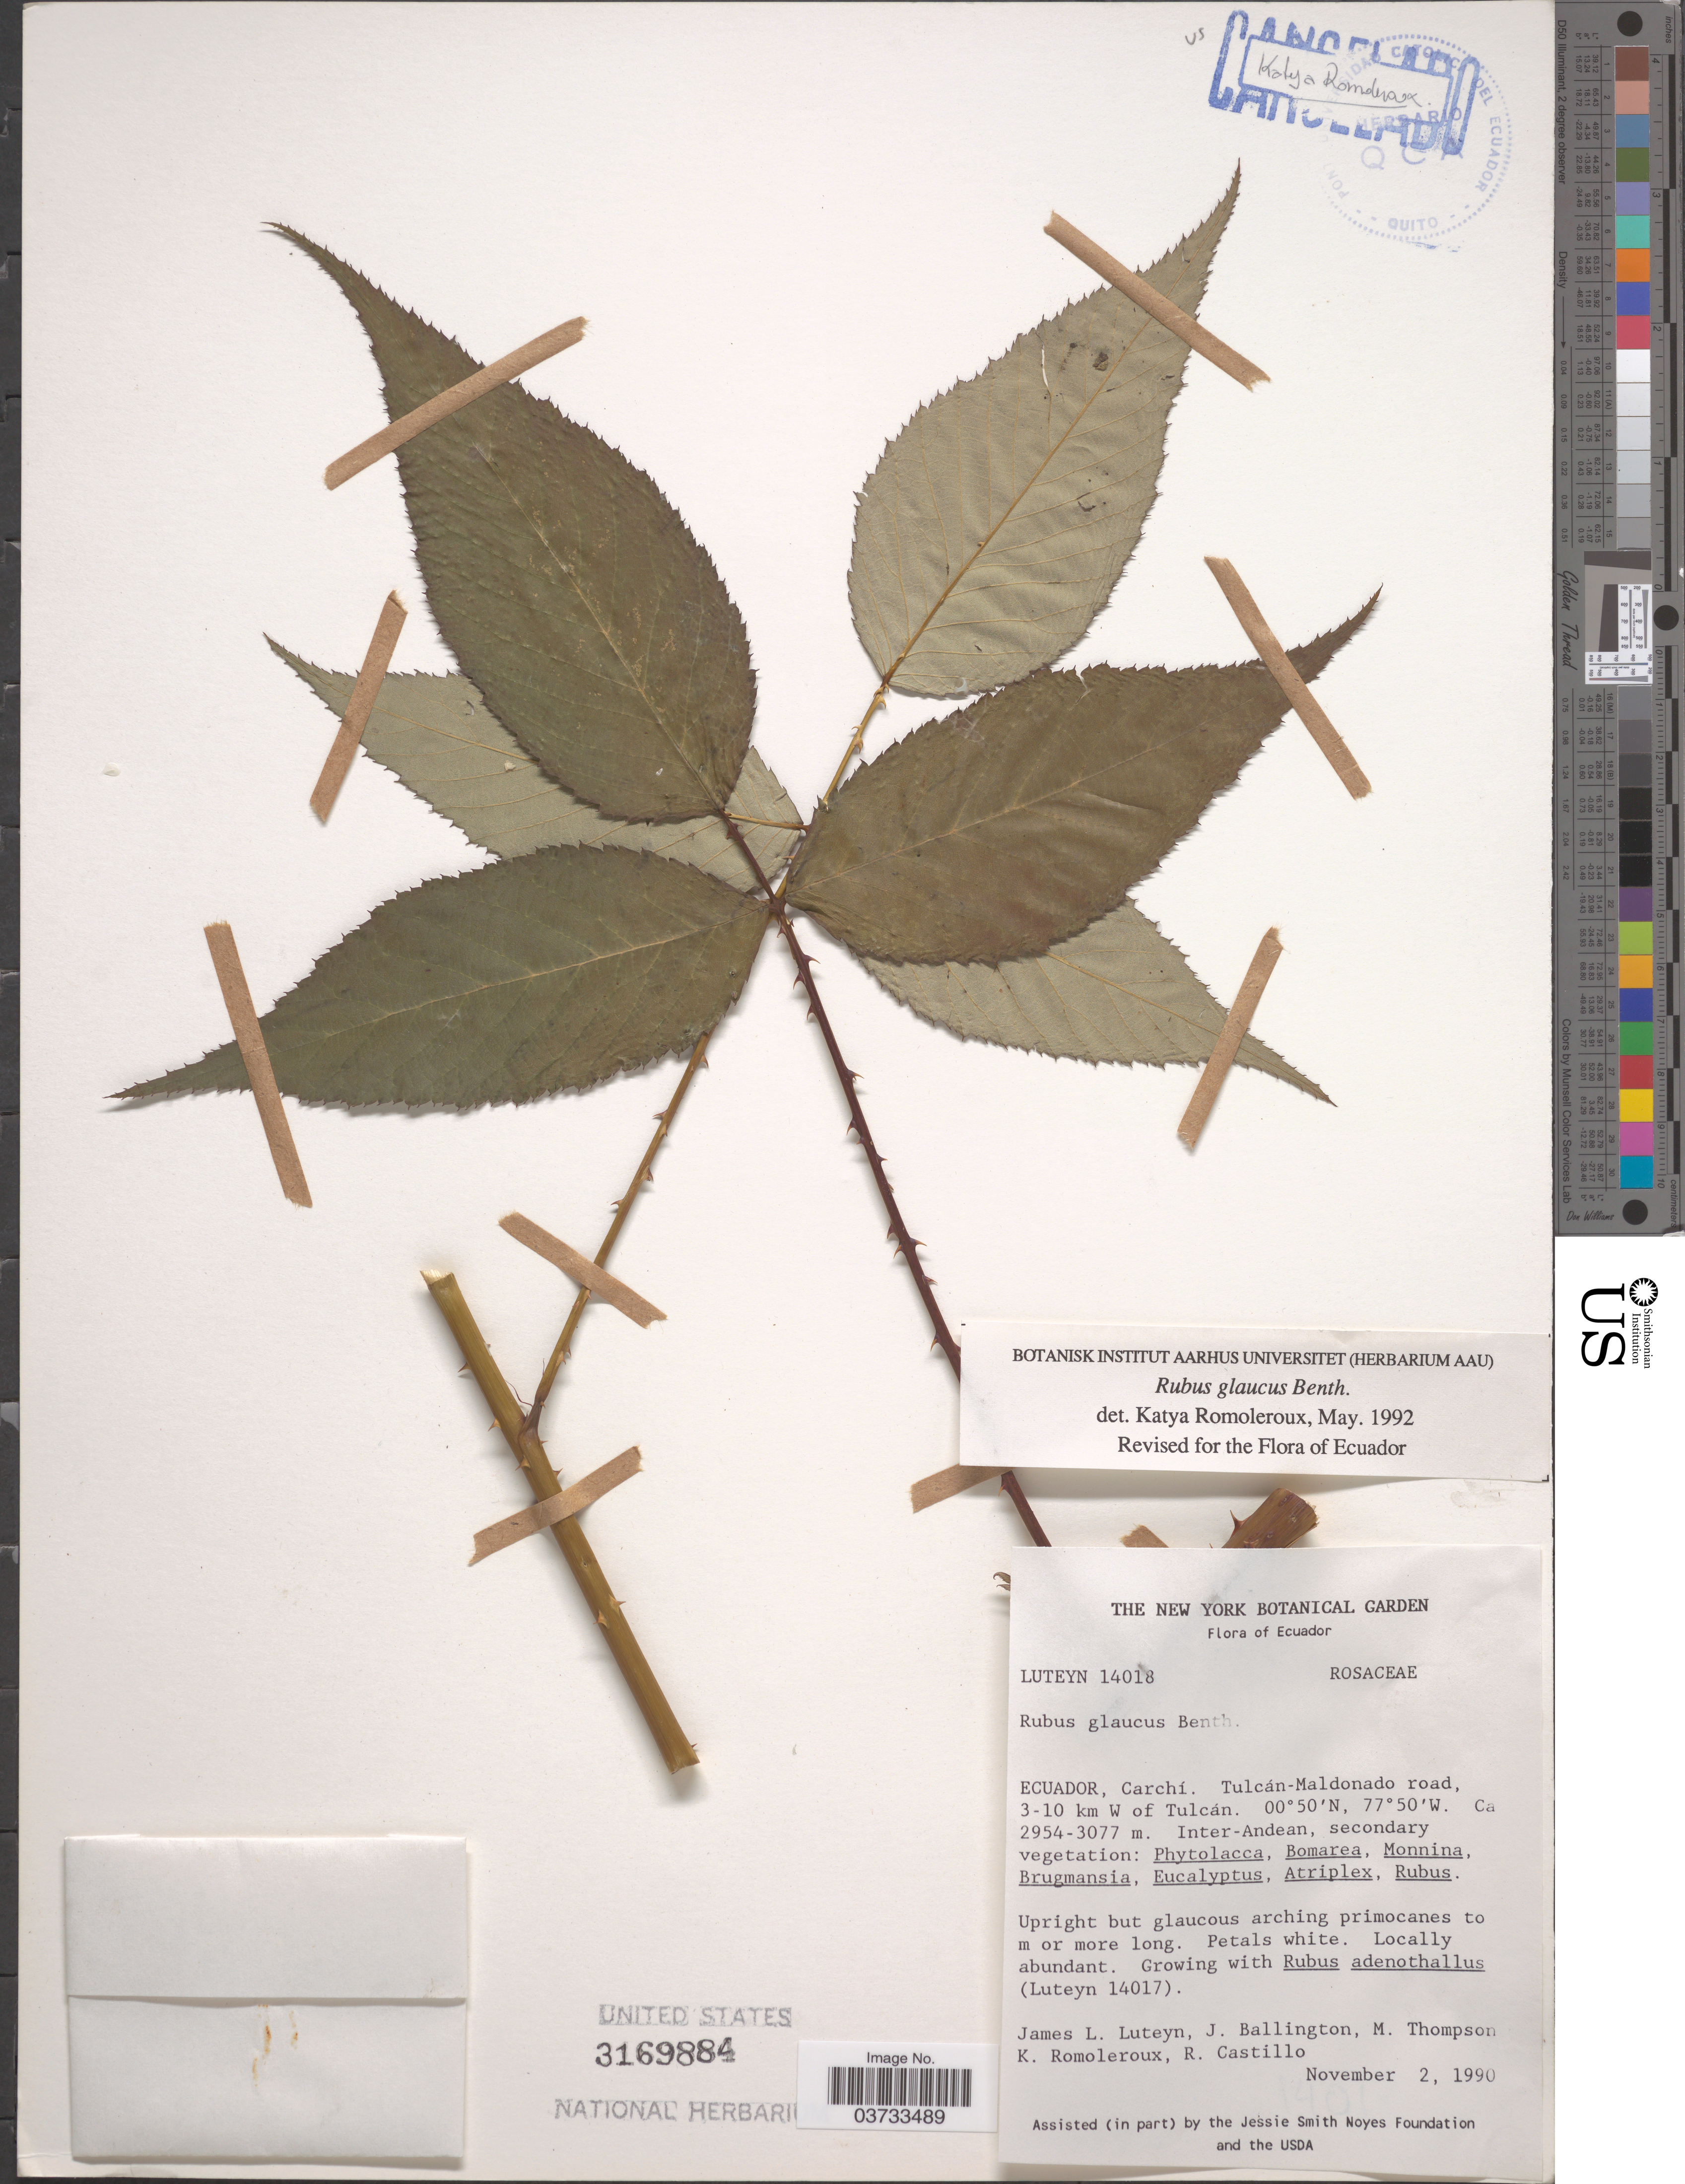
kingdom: Plantae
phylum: Tracheophyta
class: Magnoliopsida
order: Rosales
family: Rosaceae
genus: Rubus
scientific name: Rubus glaucus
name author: Benth.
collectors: J. Luteyn, J. Ballington, M. Thompson, K. Romoleroux & R. Castillo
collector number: Luteyn 14018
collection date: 1990-11-02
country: Ecuador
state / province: Carchi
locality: Tulcán-Maldonado road, 3-10 km W of Tulcán.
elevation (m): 2954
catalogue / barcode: US 3169884